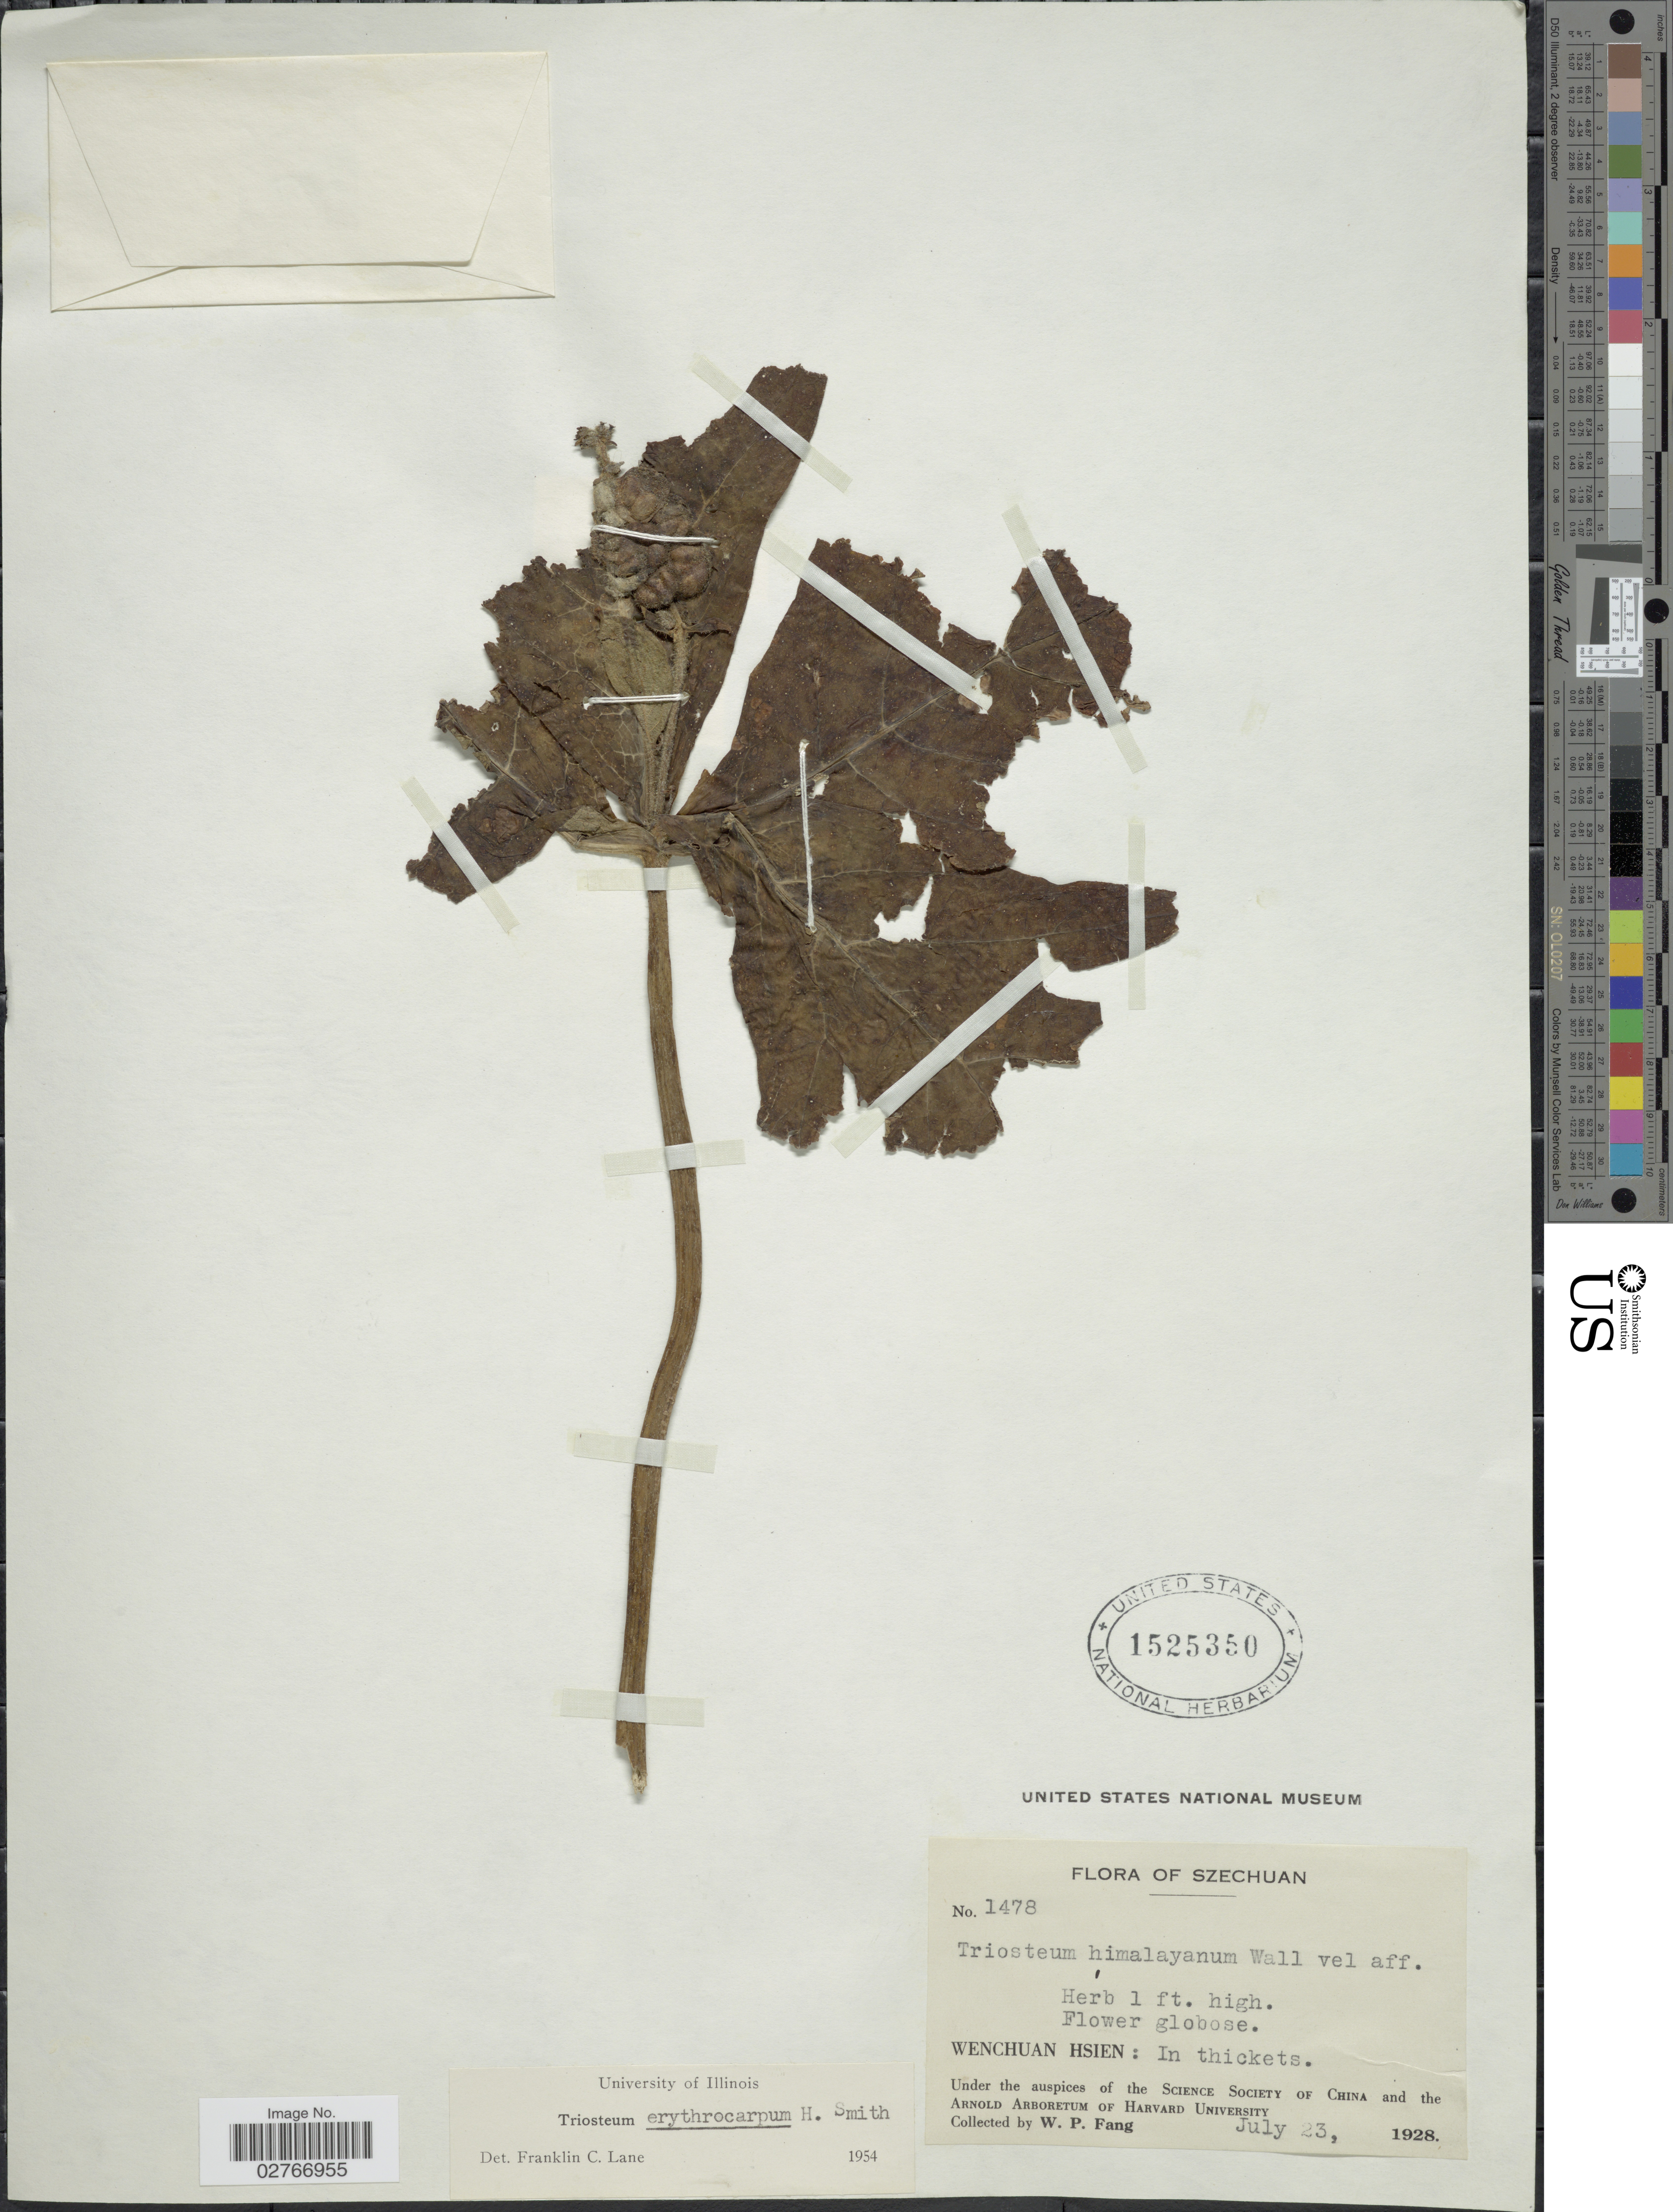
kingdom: Plantae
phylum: Tracheophyta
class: Magnoliopsida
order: Dipsacales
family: Caprifoliaceae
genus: Triosteum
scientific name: Triosteum erythrocarpum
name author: Harry Sm.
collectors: W. P. Fang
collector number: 1478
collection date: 1928-07-23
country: China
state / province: Sichuan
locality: Szechuan. Wenchuan Hsien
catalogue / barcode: US 1525350